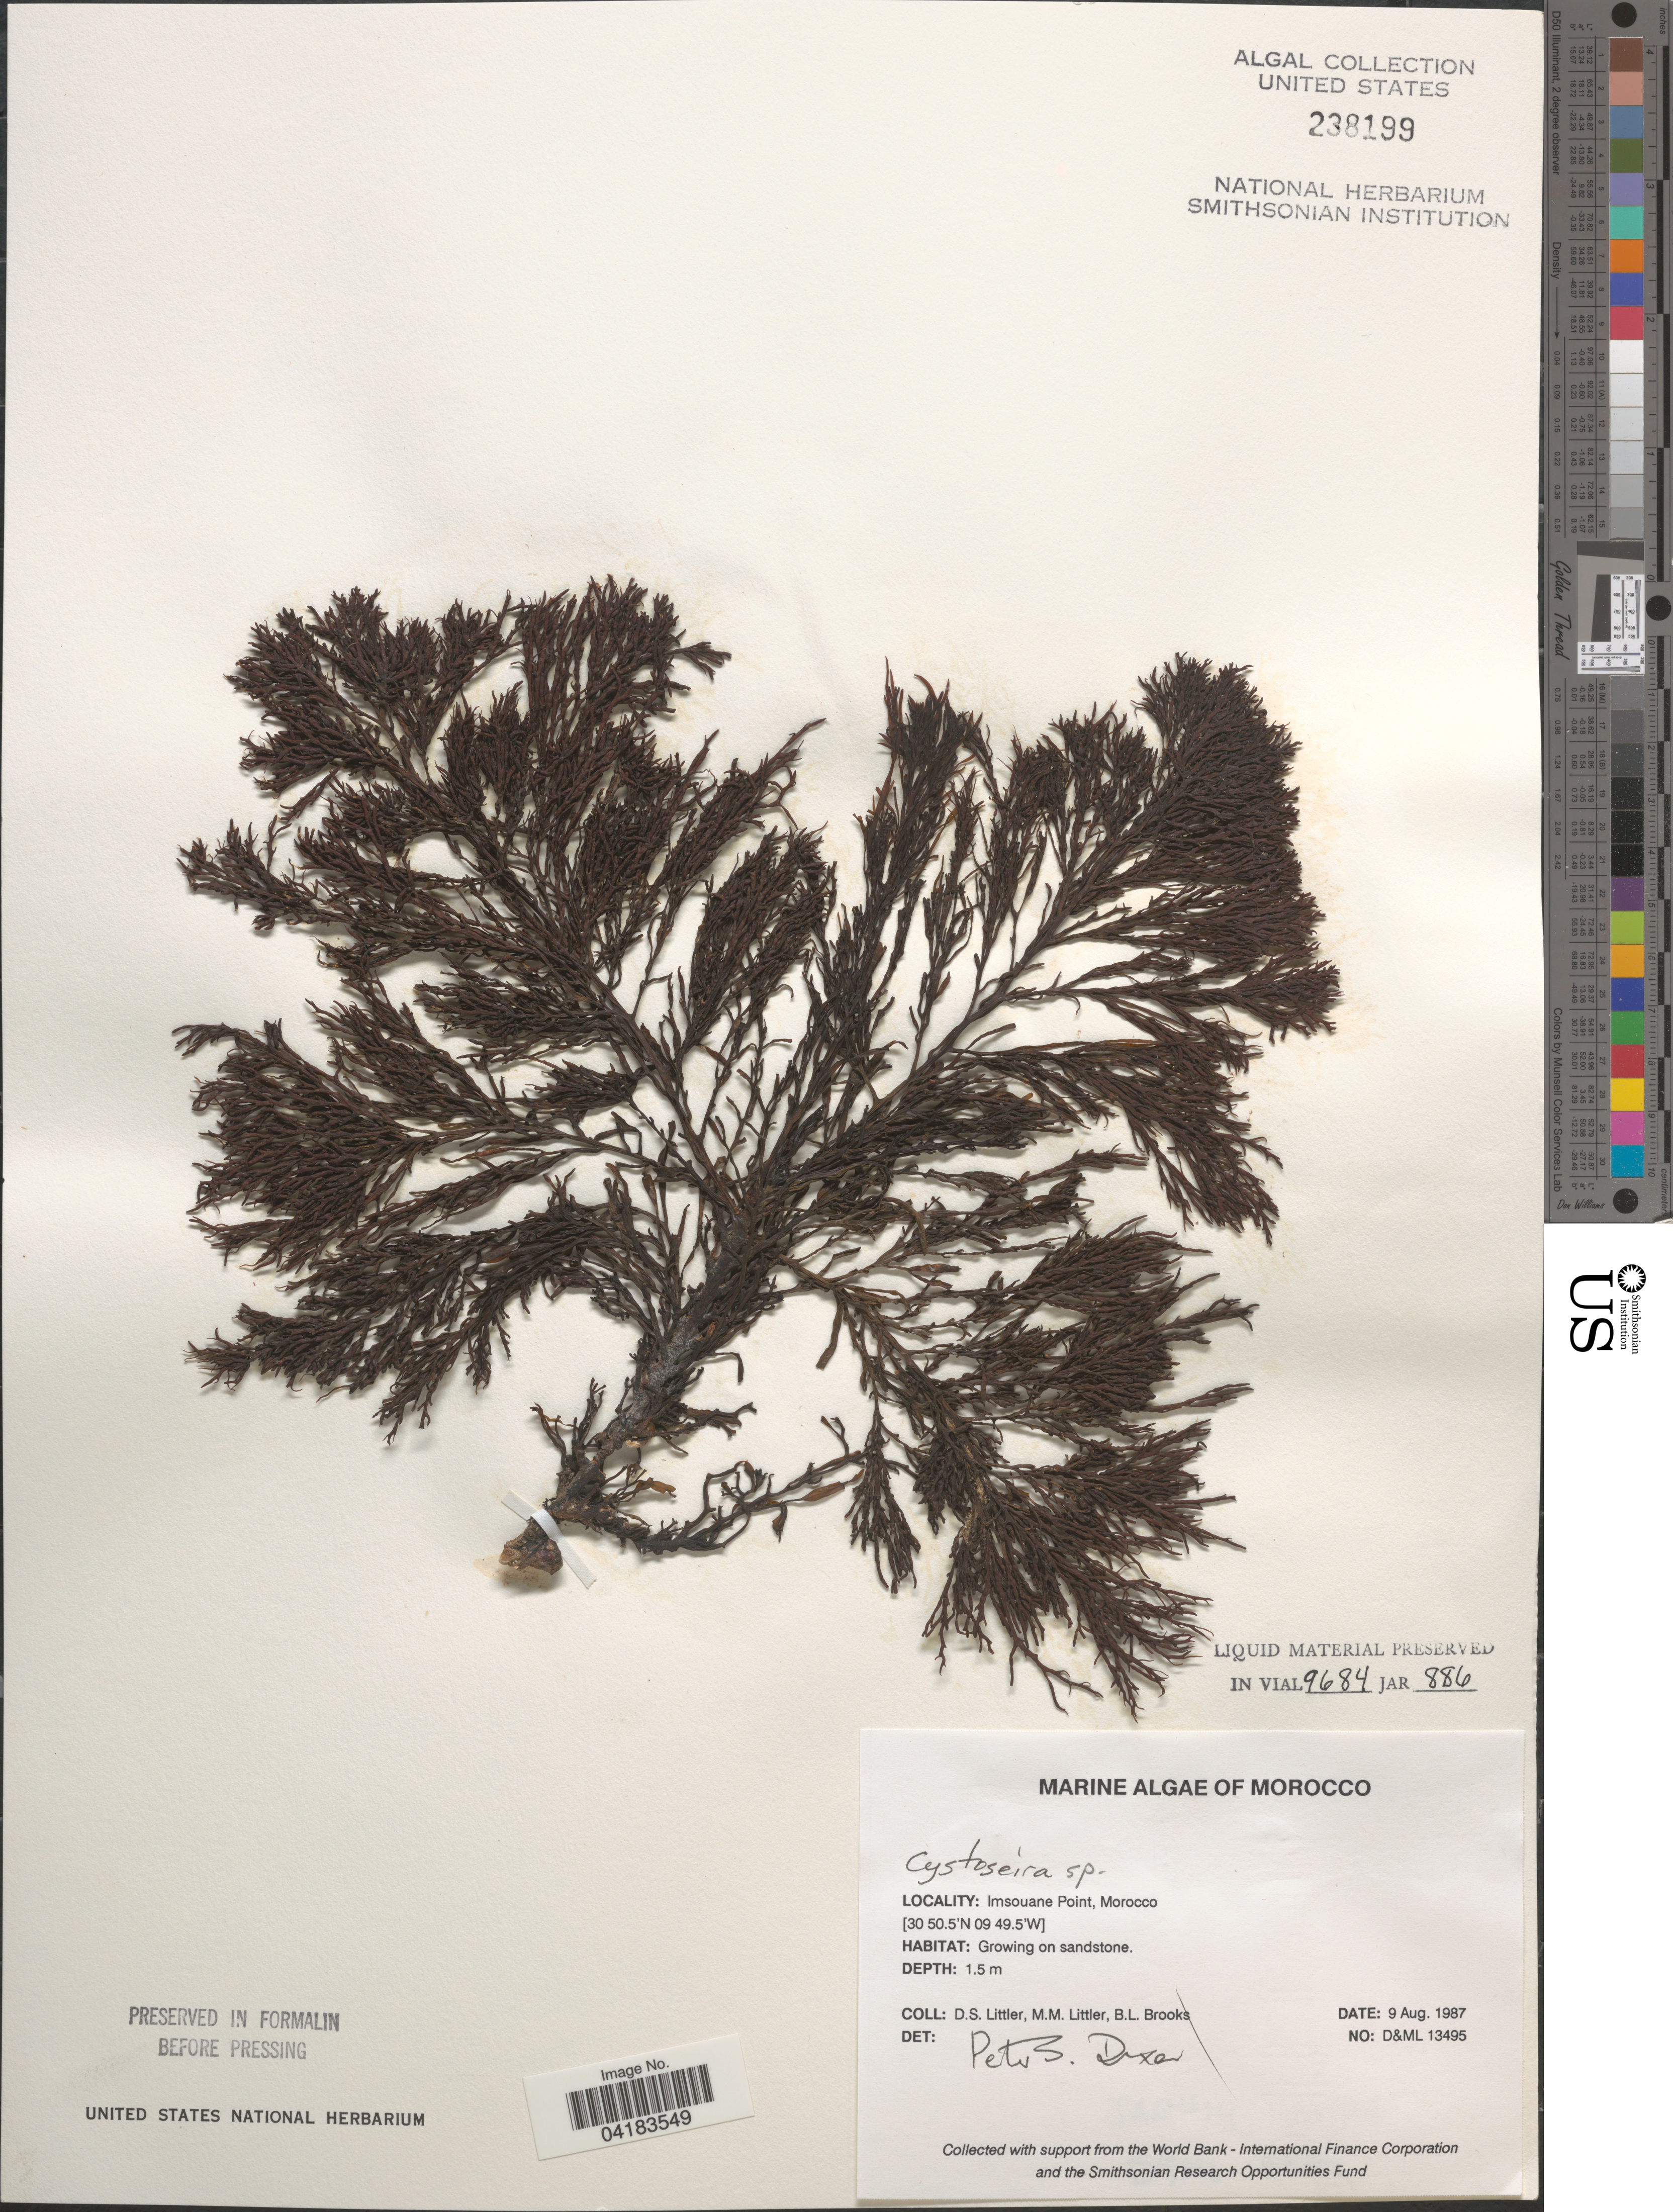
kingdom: Chromista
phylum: Ochrophyta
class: Phaeophyceae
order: Fucales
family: Sargassaceae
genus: Cystoseira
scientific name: Cystoseira sp.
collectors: D. S. Littler & B. Brooks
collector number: D&ML13495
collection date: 1987-08-09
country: Morocco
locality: Imsouane Point.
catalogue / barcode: US 238199